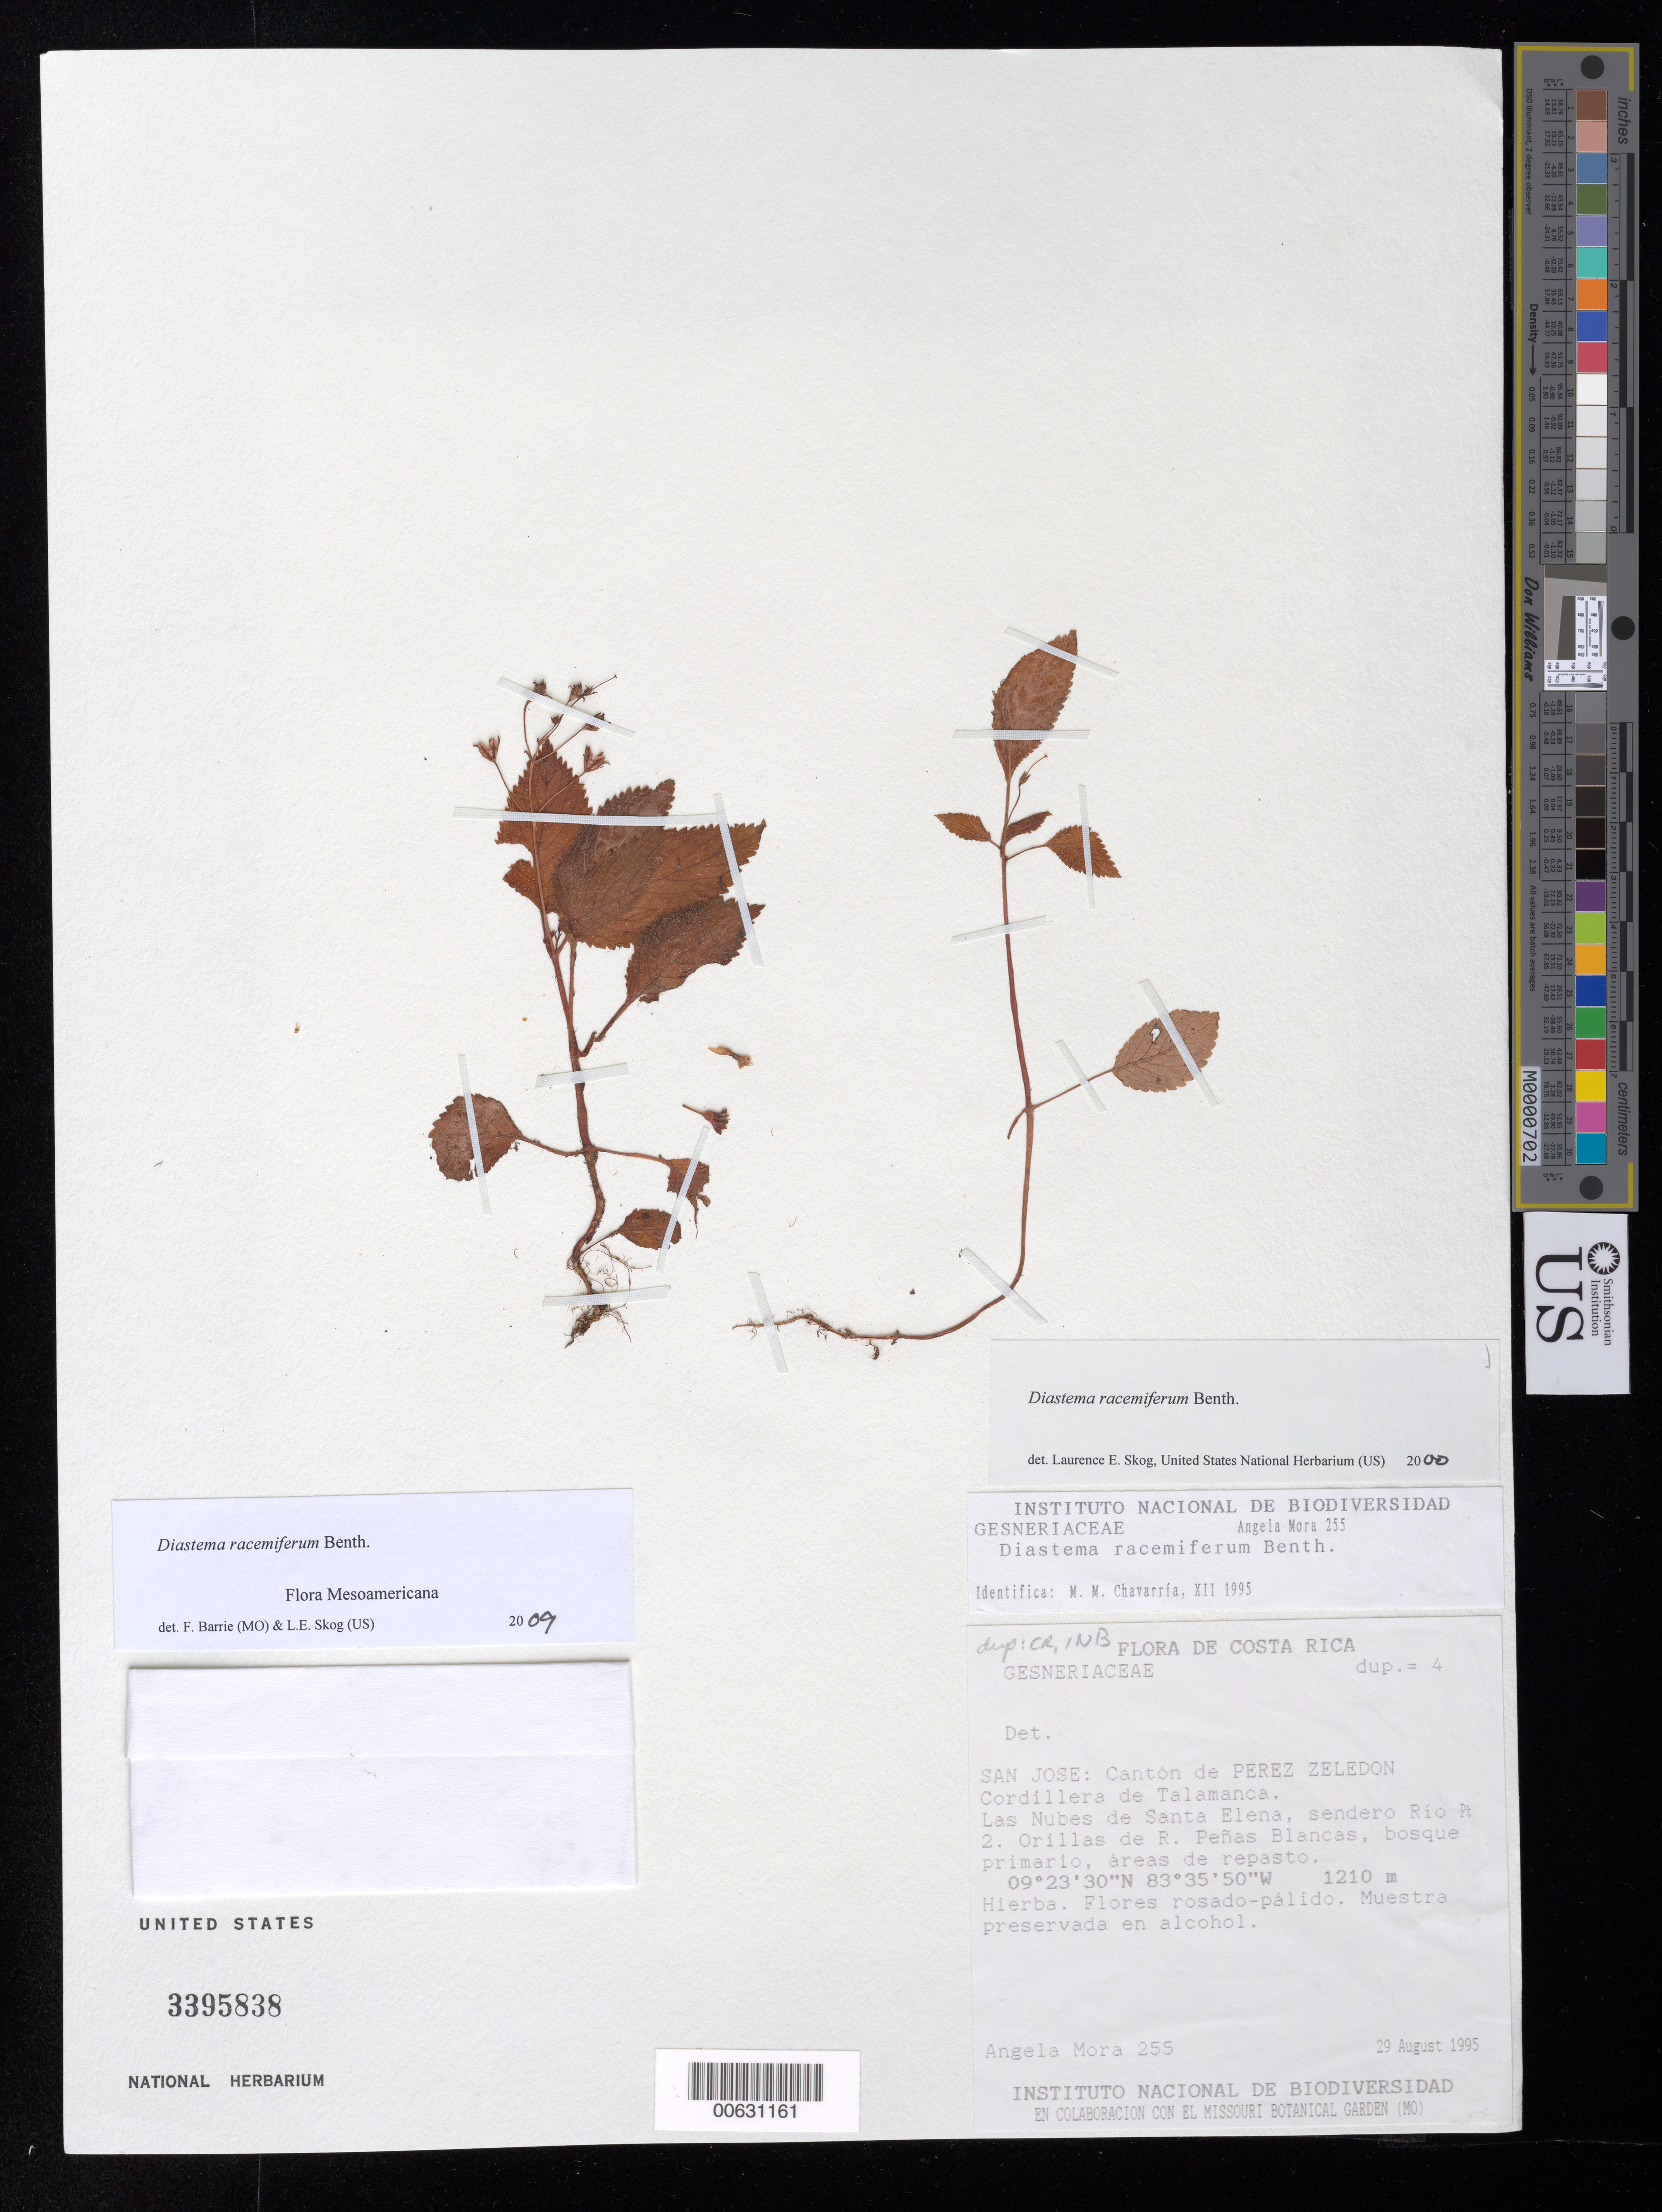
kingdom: Plantae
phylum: Tracheophyta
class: Magnoliopsida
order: Lamiales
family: Gesneriaceae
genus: Diastema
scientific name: Diastema racemiferum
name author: Benth.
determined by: Skog, Laurence E.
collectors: A. Mora Maroto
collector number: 255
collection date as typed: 29 Aug 1995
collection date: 1995-08-29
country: Costa Rica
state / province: San José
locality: Cantón de Perez Zeledon, Cordillera de Talamanca, Las Nubes de Santa Elena, sendero Ríp Pt. 2, orillas de R. Peñas Blancas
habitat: Bosque primario, áreas de repasto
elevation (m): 1210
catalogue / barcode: US 3395838